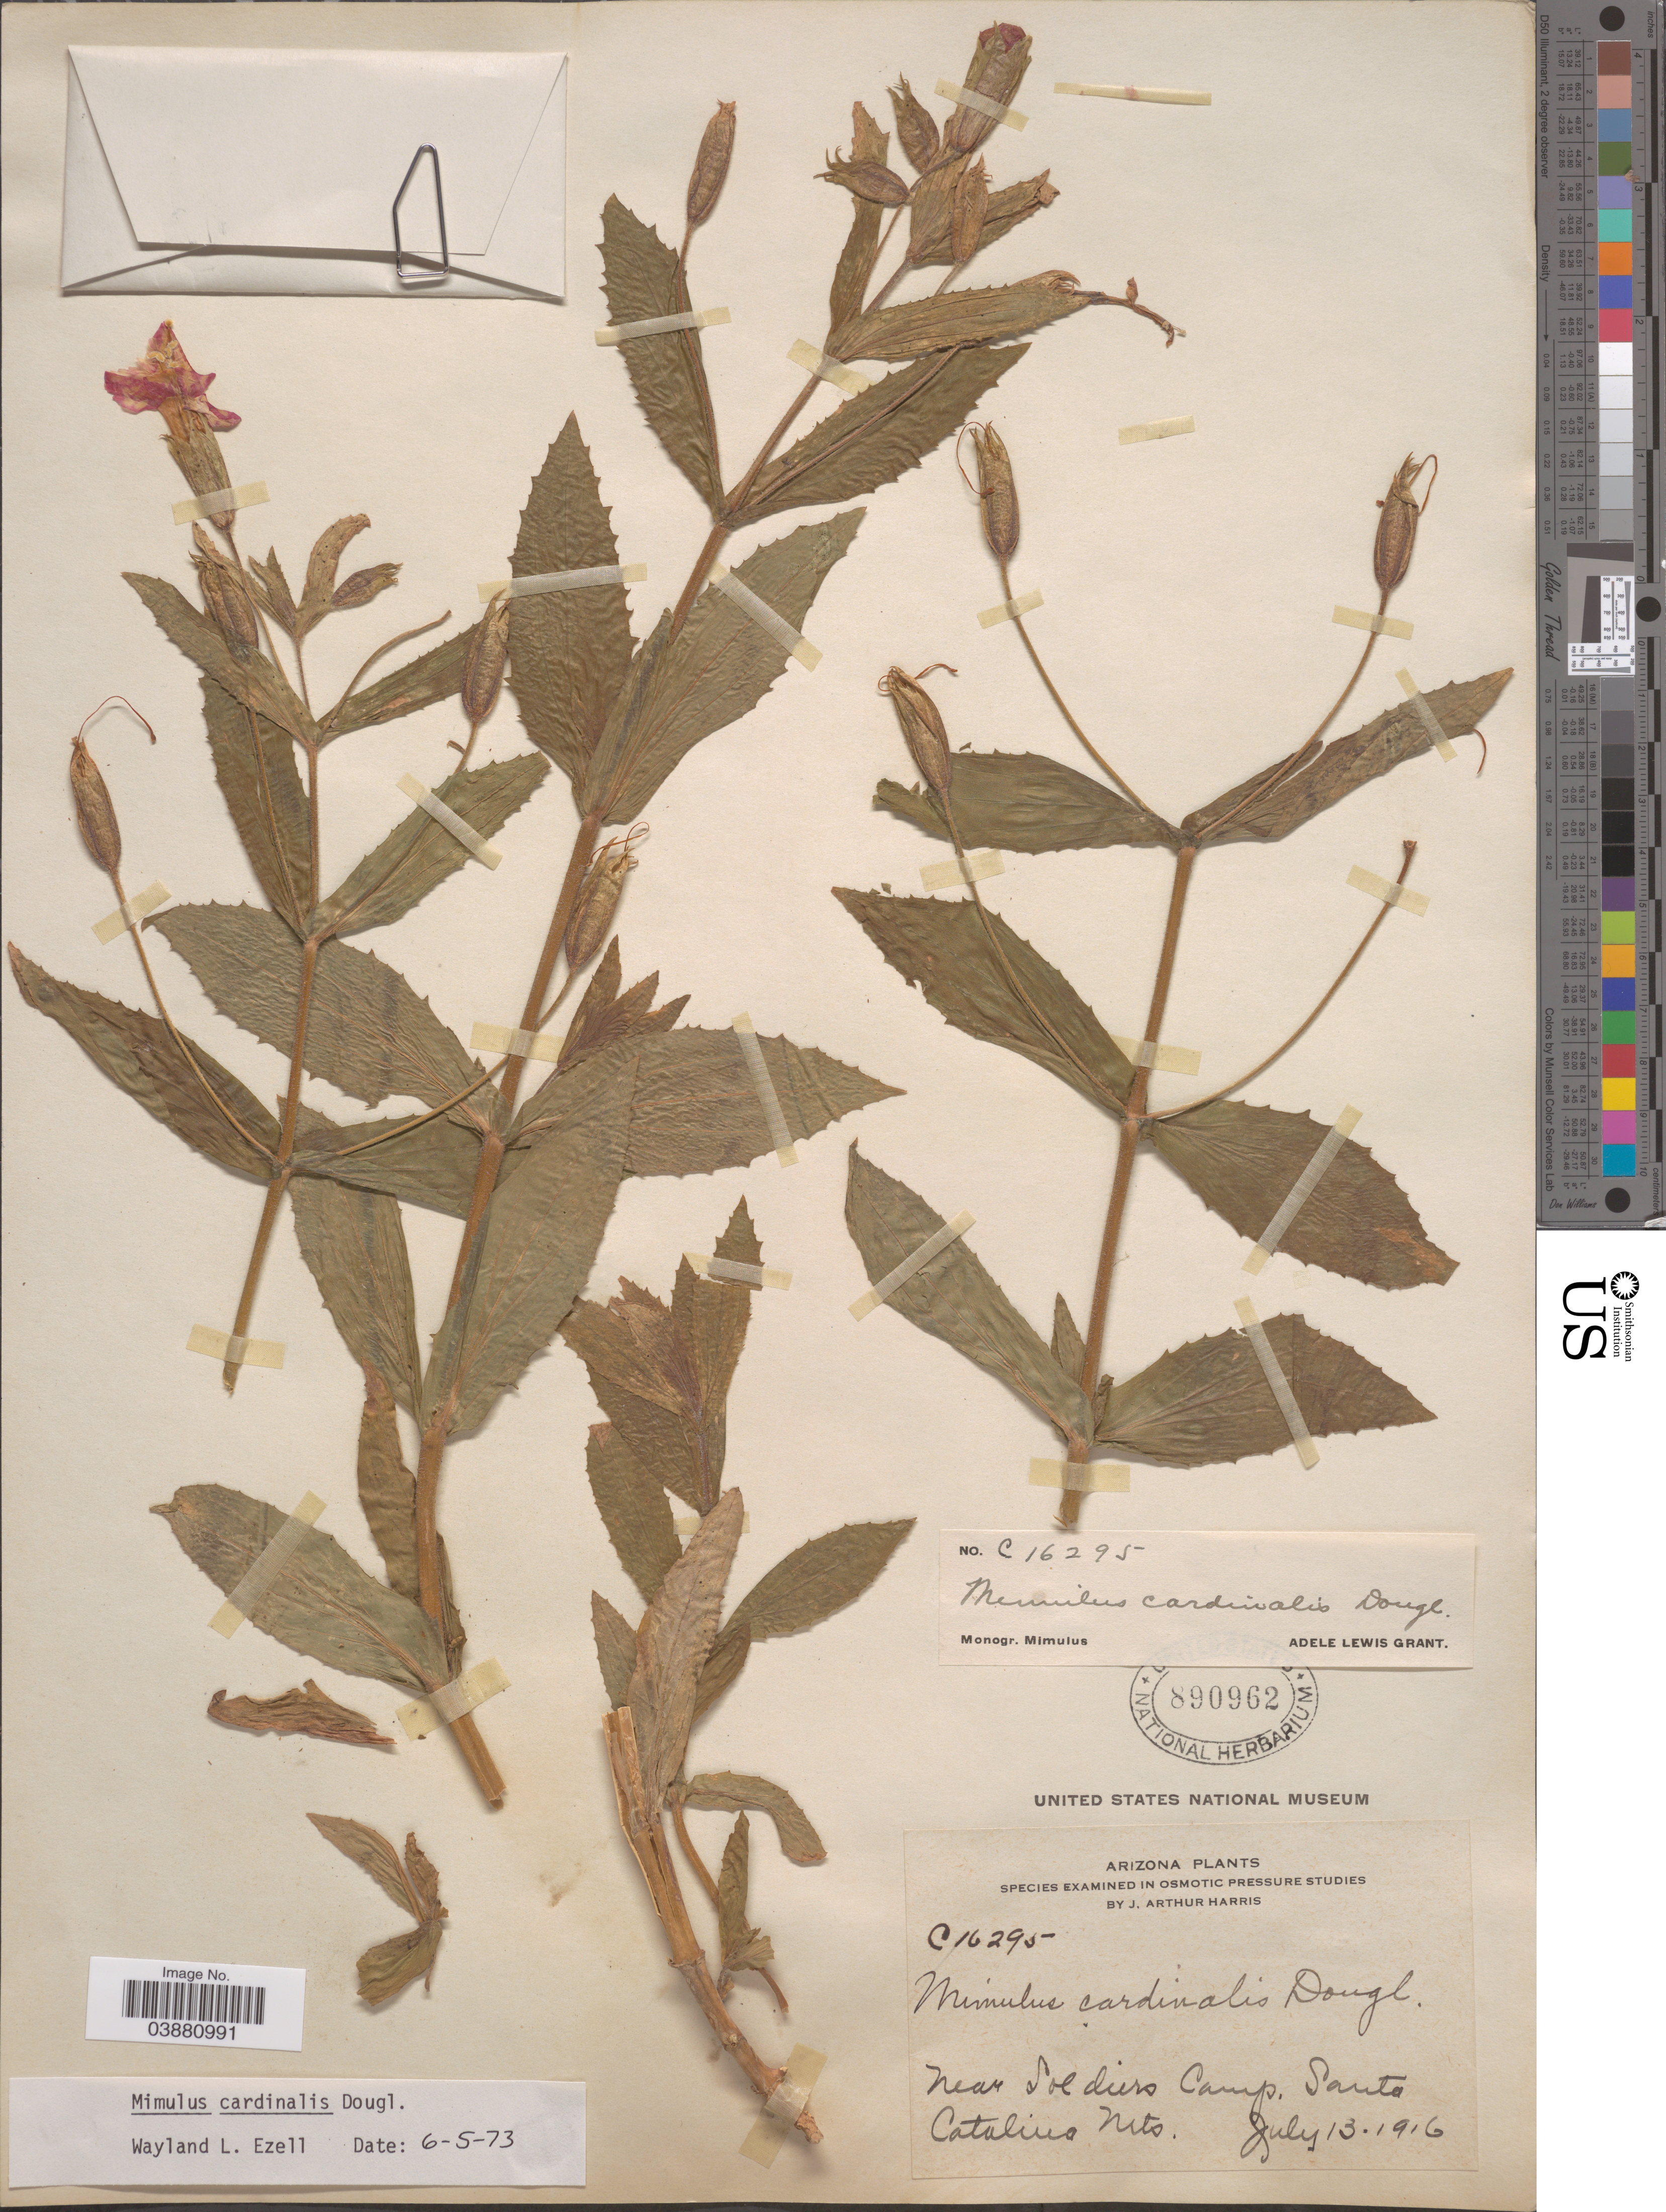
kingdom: Plantae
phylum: Tracheophyta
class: Magnoliopsida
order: Lamiales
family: Phrymaceae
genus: Mimulus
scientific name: Mimulus cardinalis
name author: Douglas ex Benth.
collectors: J. A. Harris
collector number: C16295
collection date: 1916-07-13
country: United States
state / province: Arizona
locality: Near Soldiers Camp. Santa Catalina Mts.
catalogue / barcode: US 890962